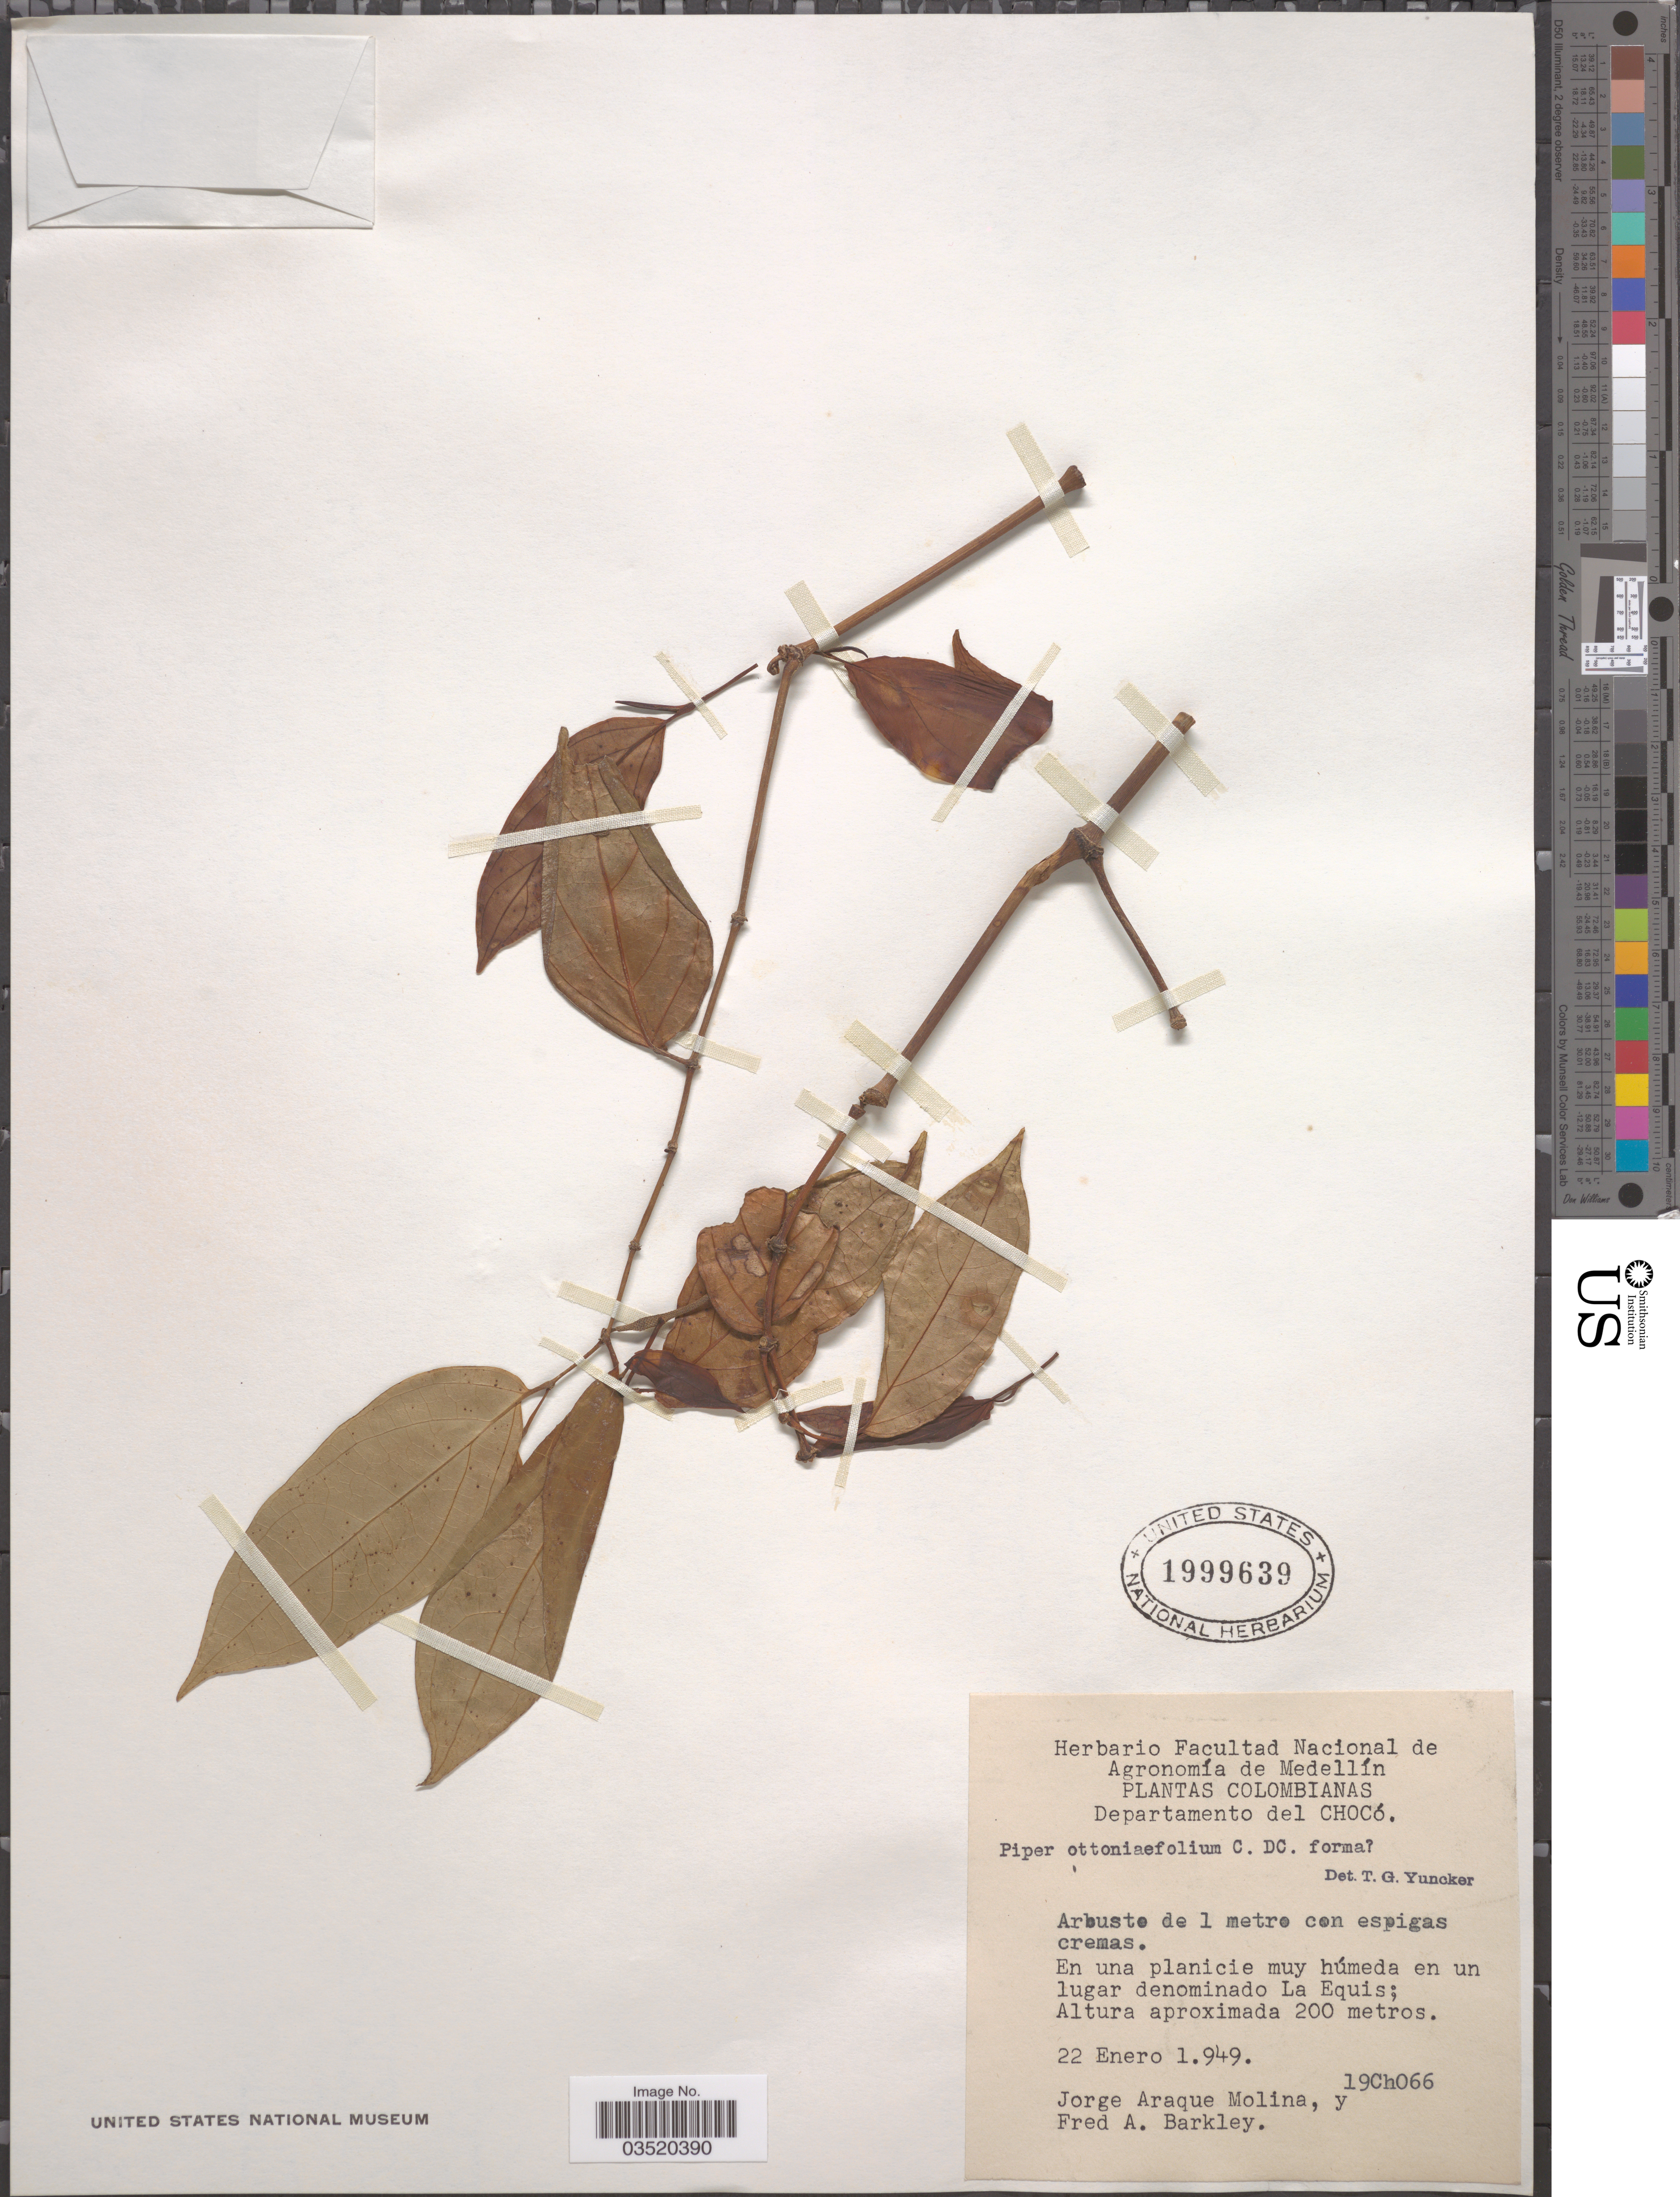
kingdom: Plantae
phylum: Tracheophyta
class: Magnoliopsida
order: Piperales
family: Piperaceae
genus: Piper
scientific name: Piper ottoniifolium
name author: C. DC.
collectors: J. Araque Molina & F. A. Barkley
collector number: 19Ch066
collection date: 1949-01-22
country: Colombia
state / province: Chocó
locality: Departamento del Chocó. En un lugar denominado La Equis.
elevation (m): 200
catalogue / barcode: US 1999639